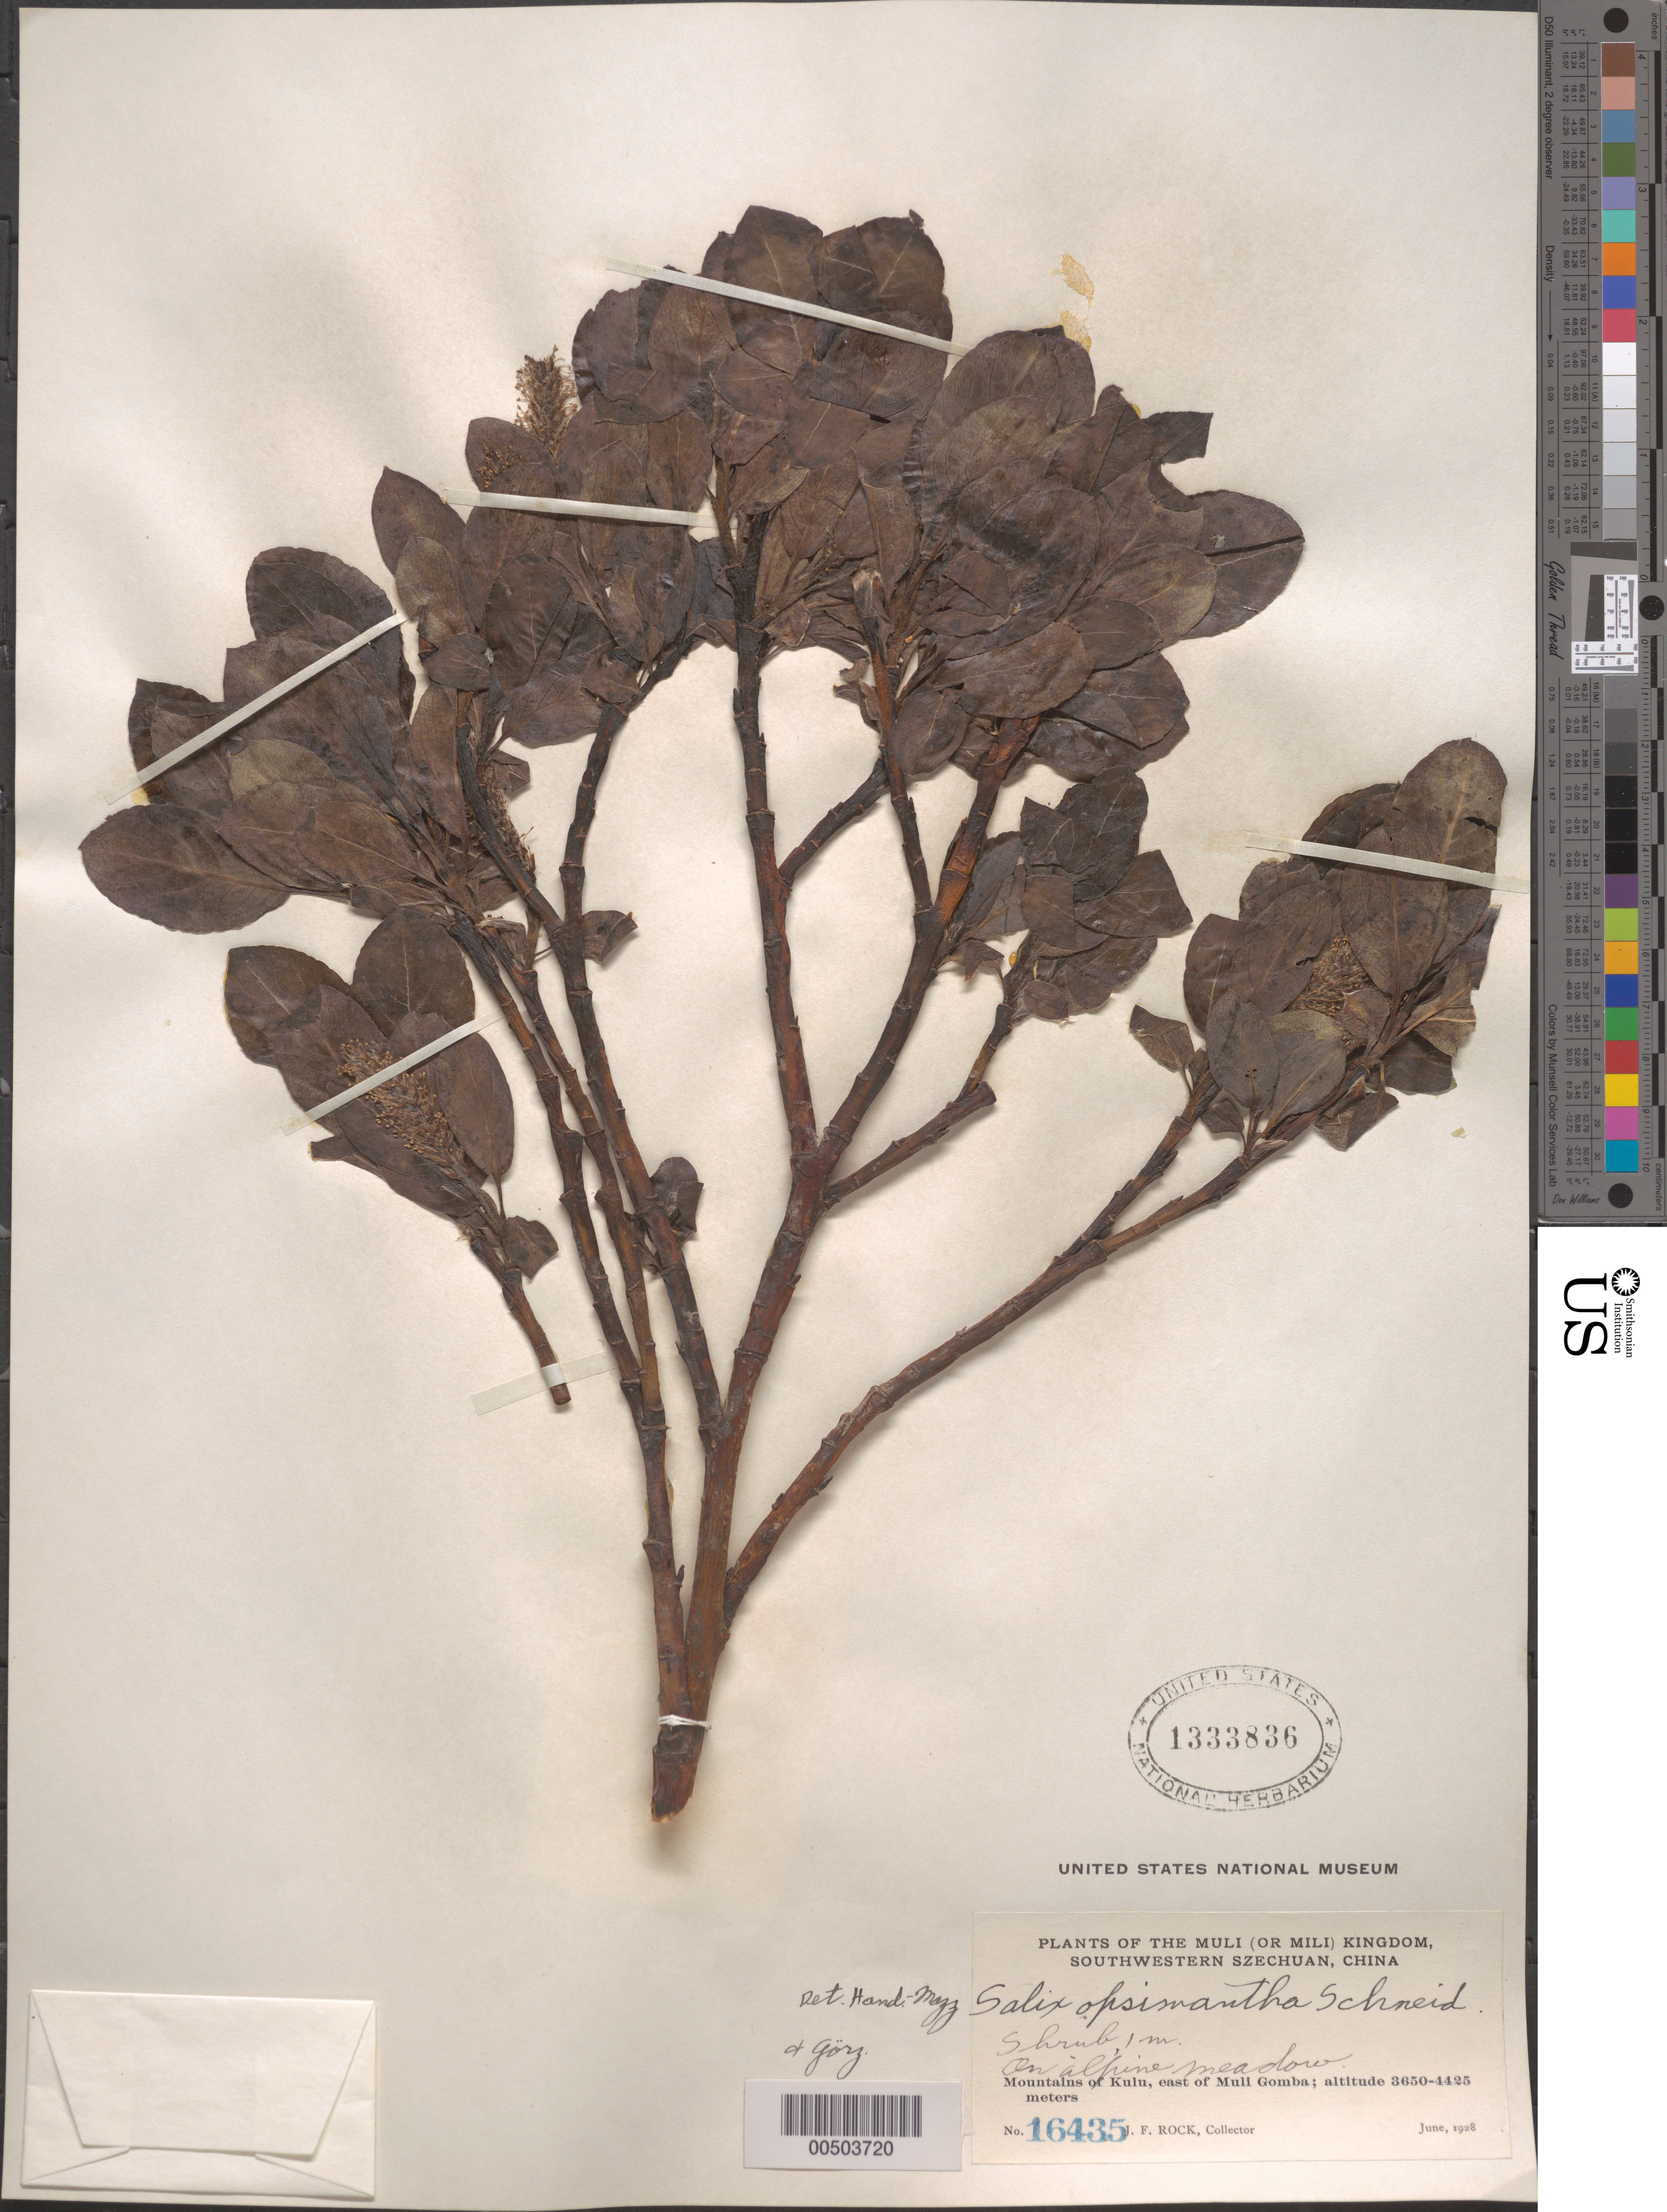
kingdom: Plantae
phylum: Tracheophyta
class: Magnoliopsida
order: Malpighiales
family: Salicaceae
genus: Salix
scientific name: Salix opsimantha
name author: C.K. Schneid. in Sarg.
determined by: Handel-Mazzetti, Heinrich R. E.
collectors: J. F. Rock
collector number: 16435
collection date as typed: Jun 1928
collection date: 1928-06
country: China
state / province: Sichuan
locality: Mountains of Kulu, east of Muli Gomba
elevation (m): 3650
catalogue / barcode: US 1333836